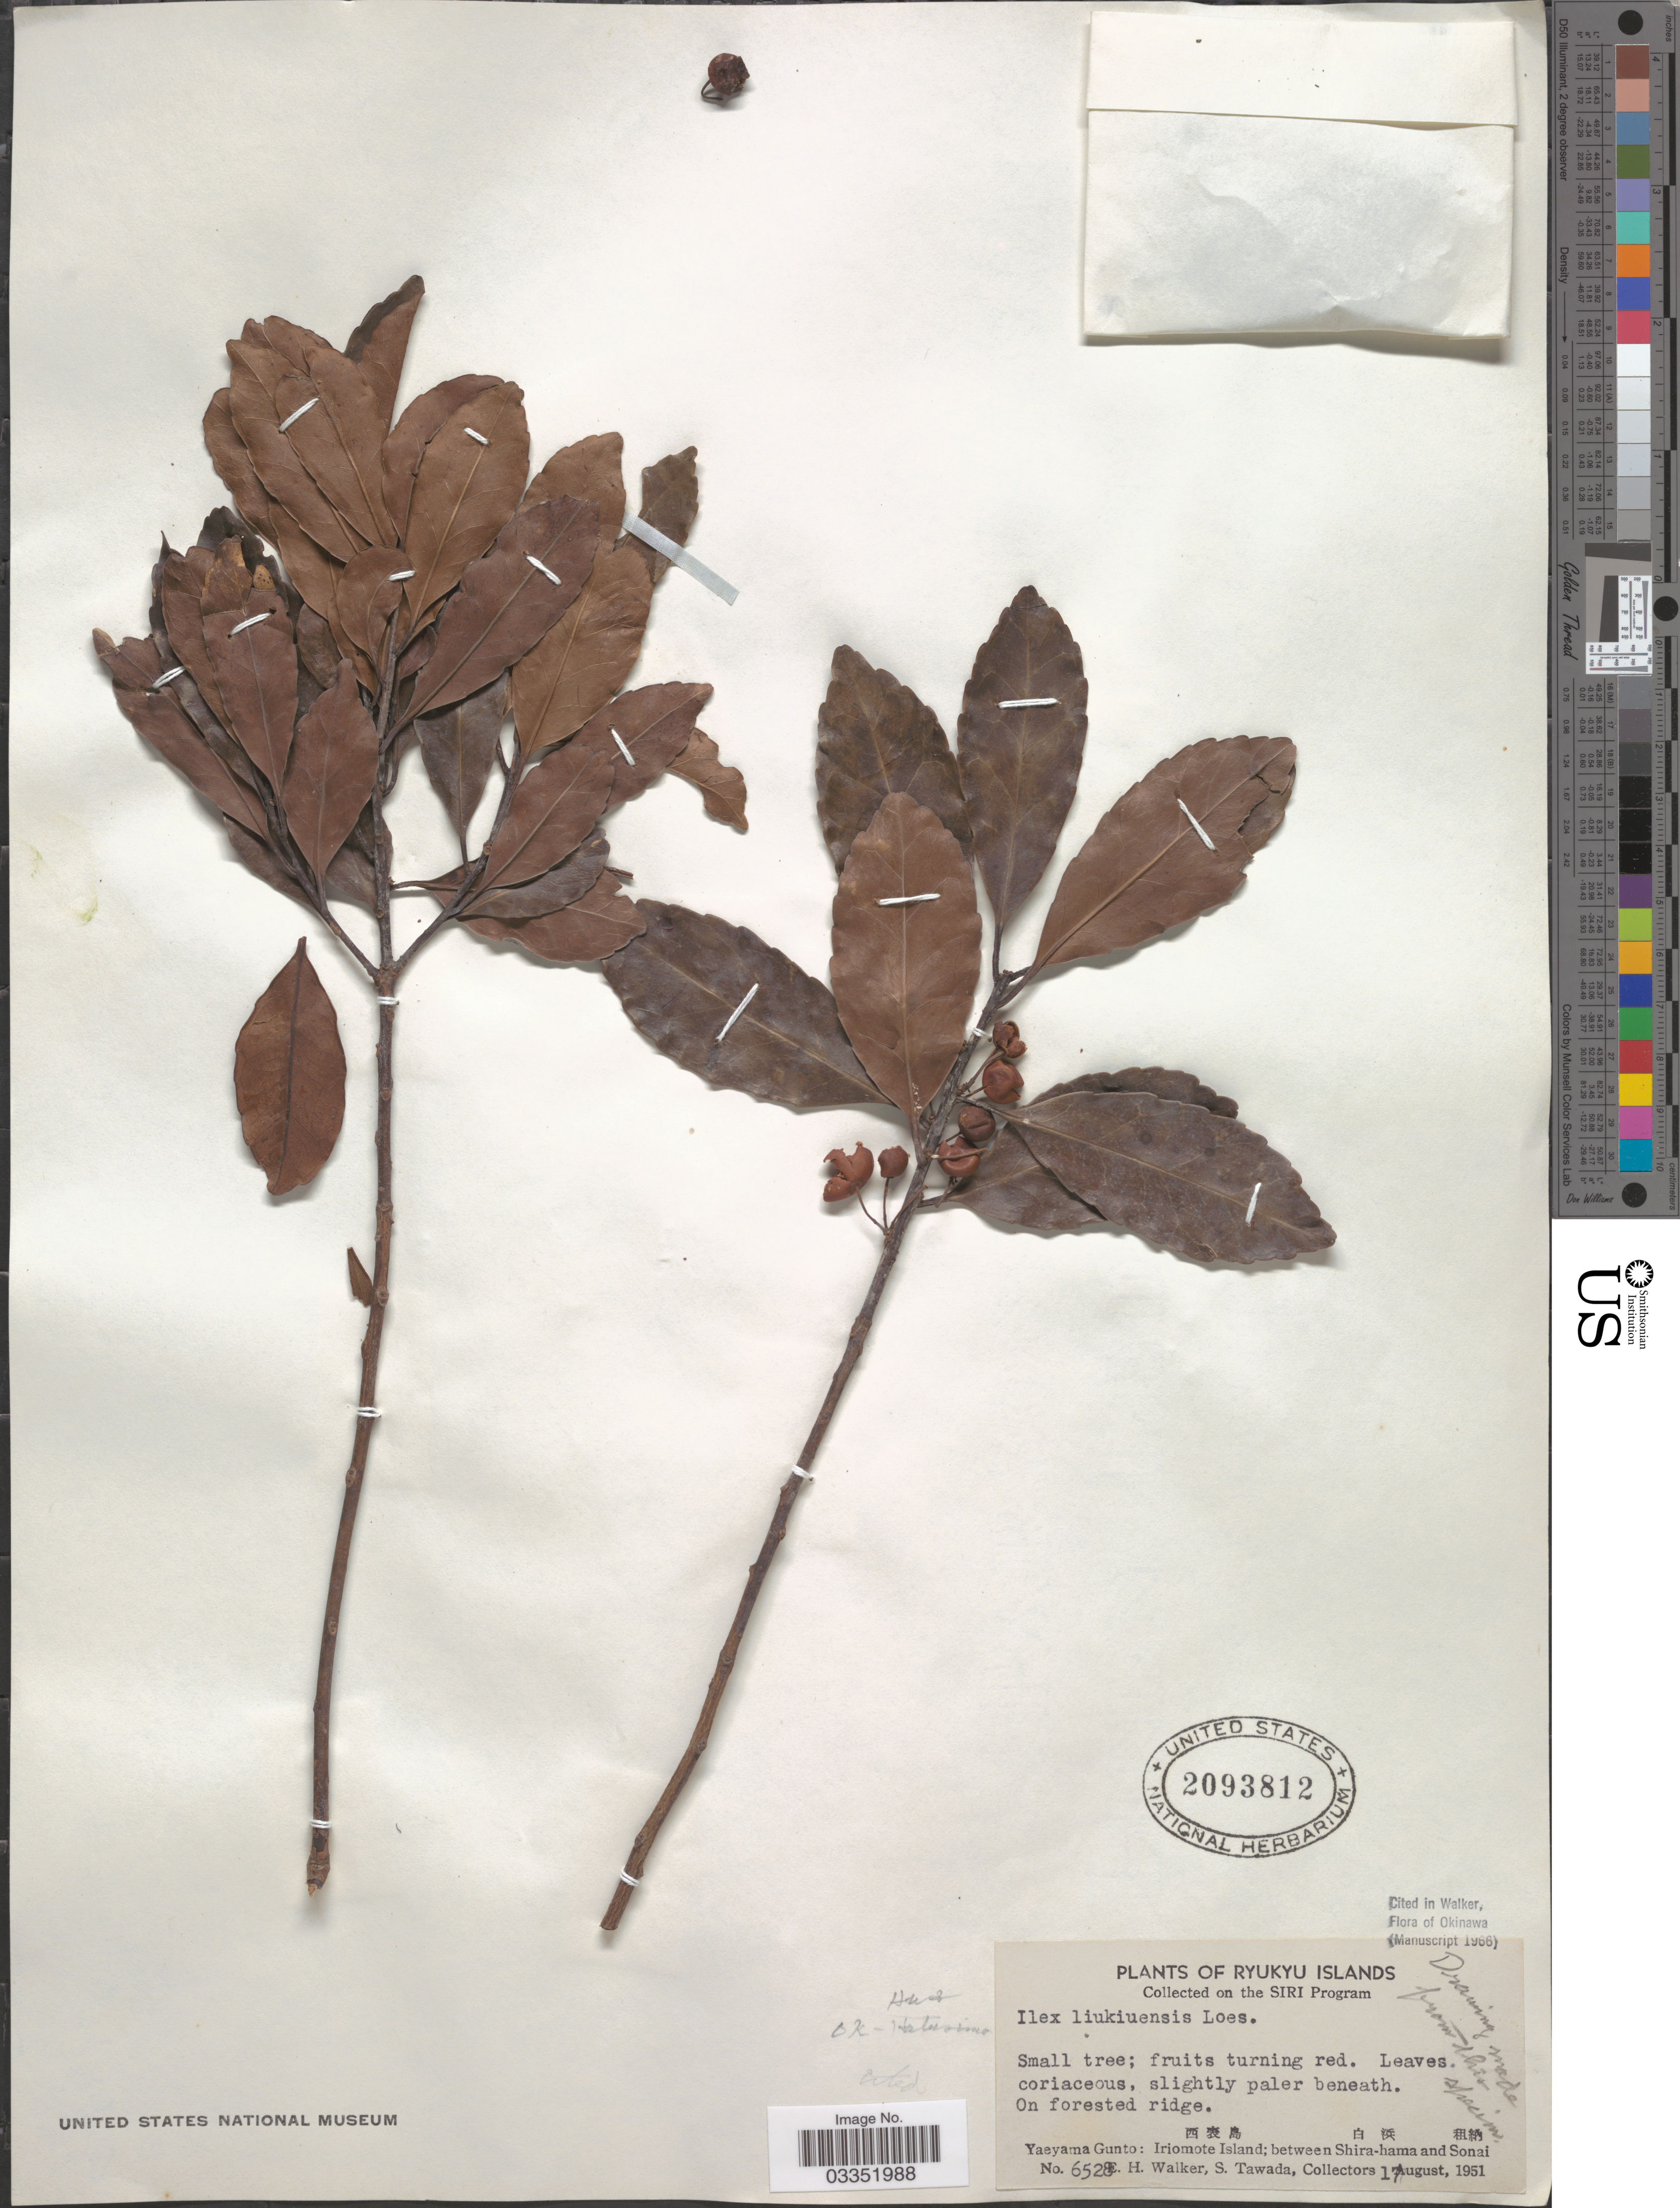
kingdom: Plantae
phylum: Tracheophyta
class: Magnoliopsida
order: Aquifoliales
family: Aquifoliaceae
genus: Ilex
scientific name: Ilex liukiuensis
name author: Loes.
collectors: E. H. Walker & S. Tawada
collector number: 6528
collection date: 1951-08-17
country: Japan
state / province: Okinawa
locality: Ryukyu Islands. Yaeyama Gunto: Iriomote Island; between Shira-hama and Sonai.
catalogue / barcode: US 2093812